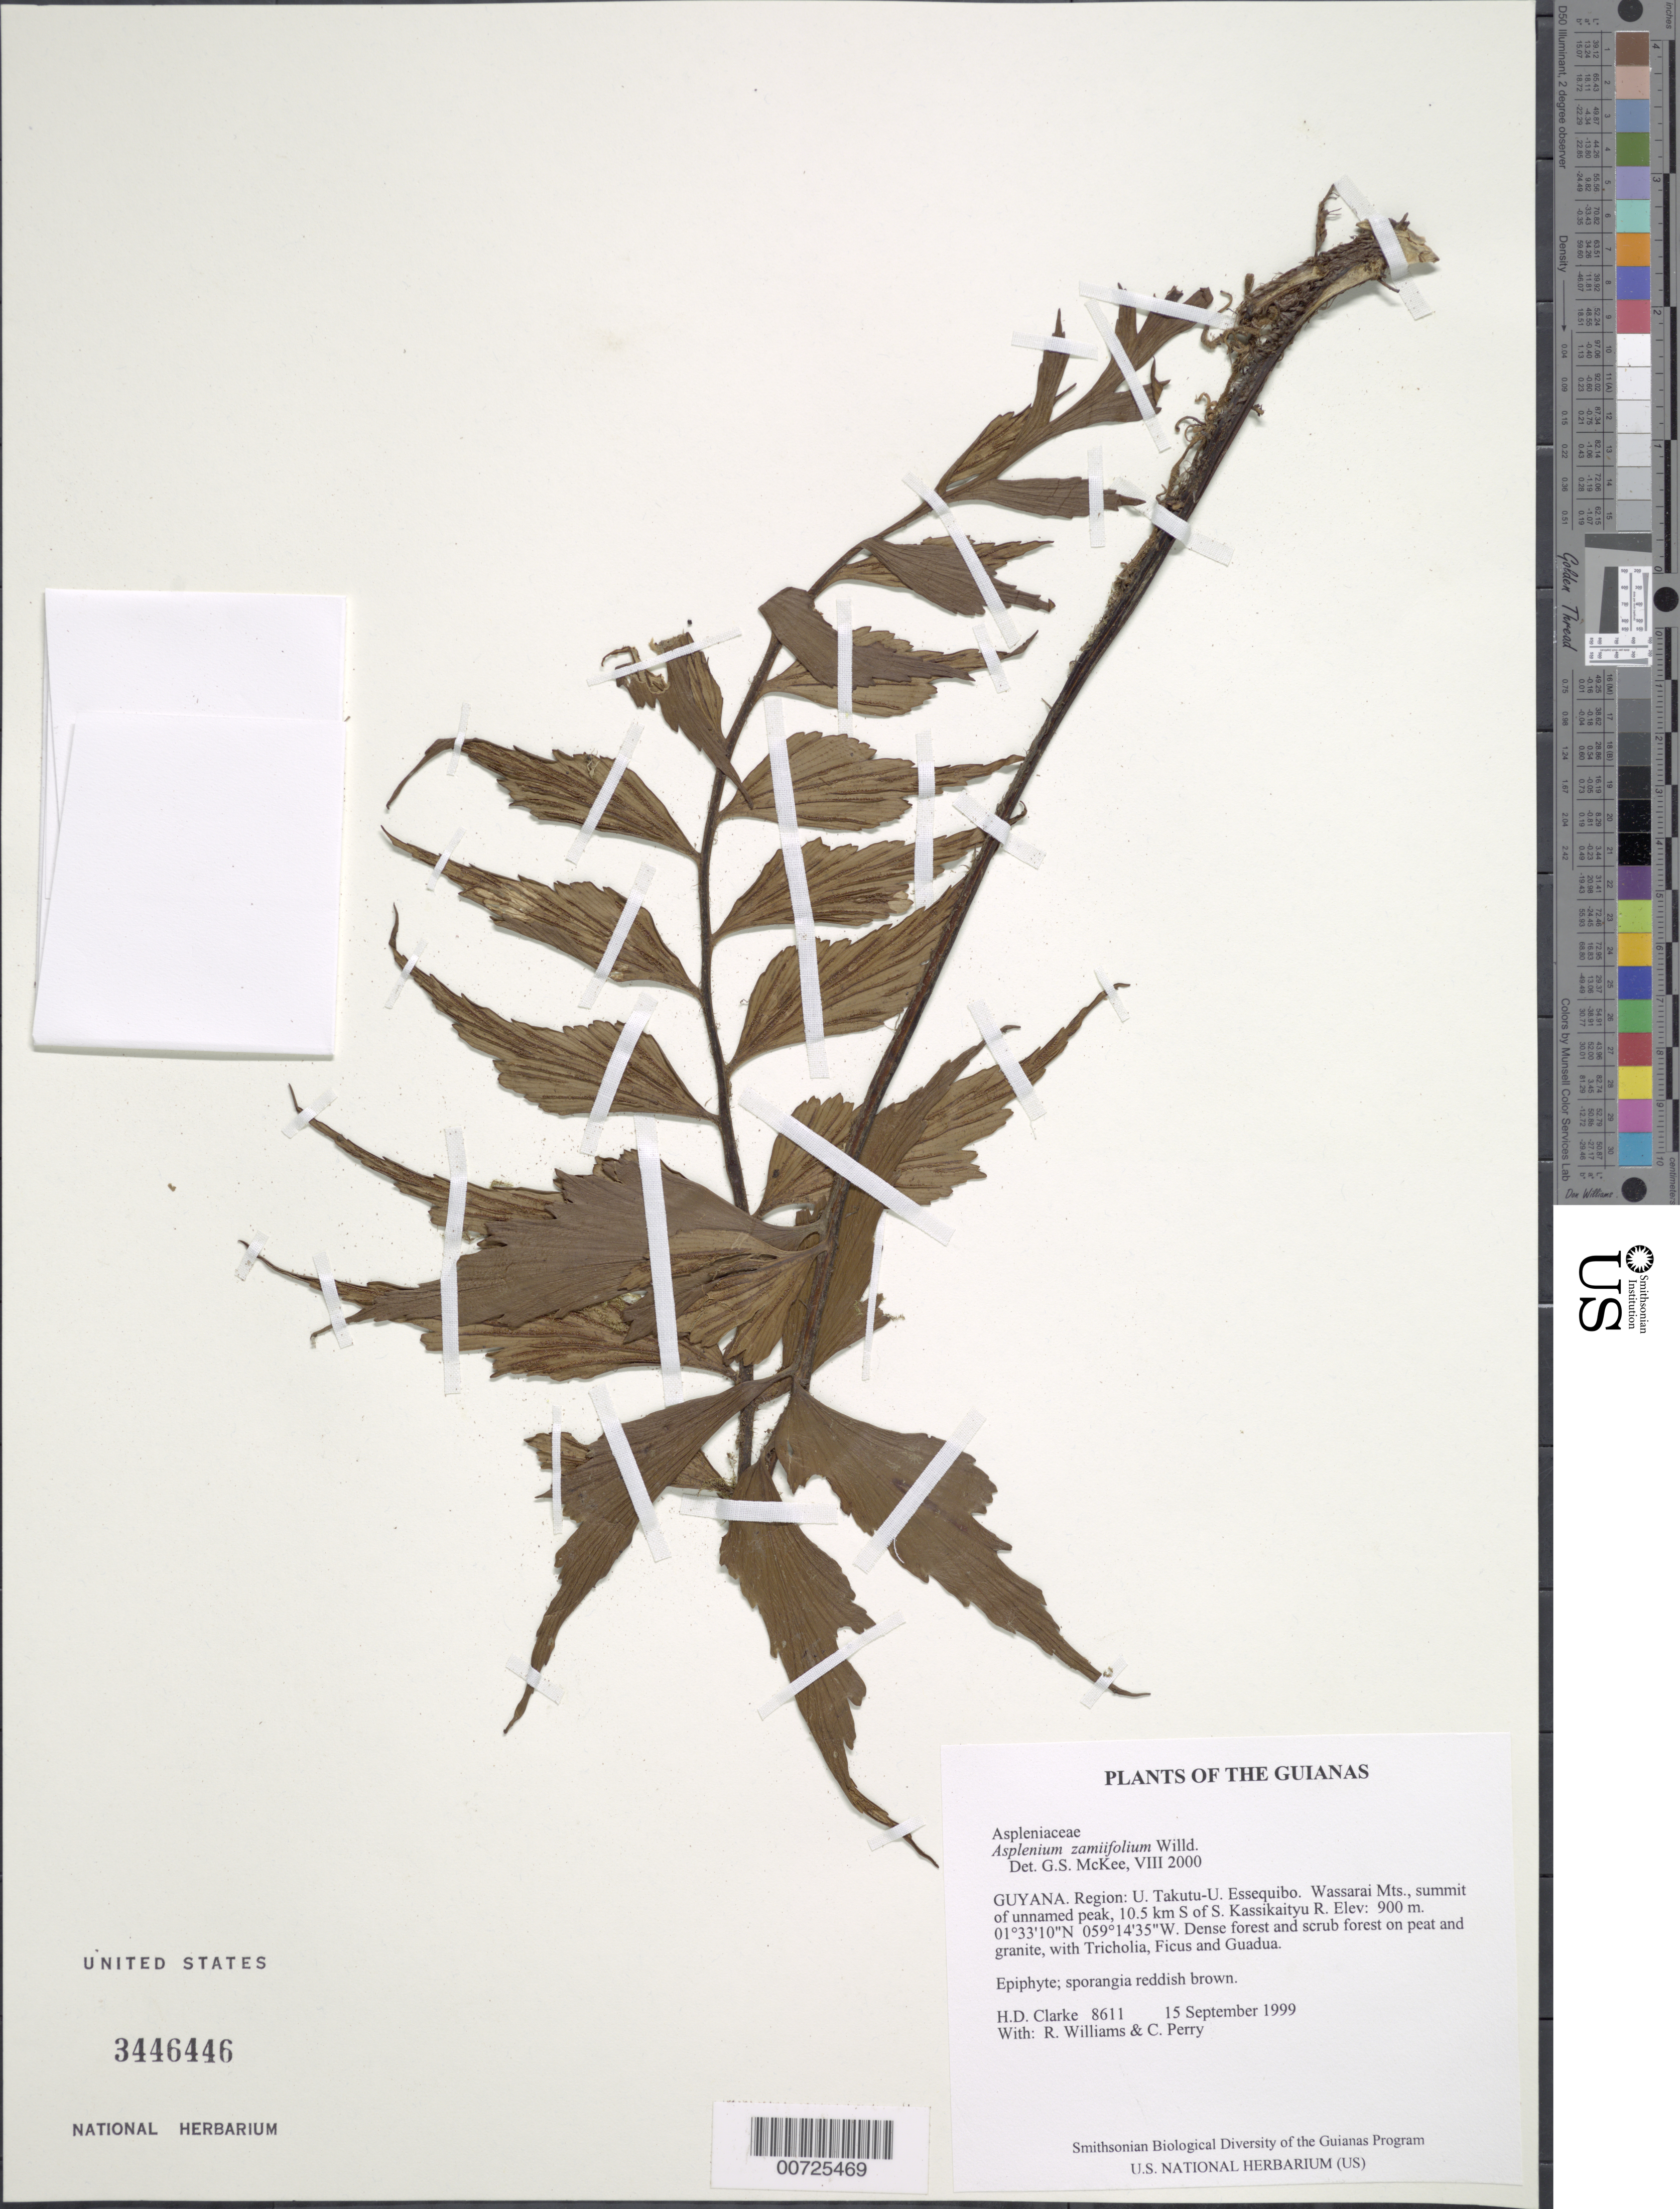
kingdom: Plantae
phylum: Tracheophyta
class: Polypodiopsida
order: Polypodiales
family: Aspleniaceae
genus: Asplenium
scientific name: Asplenium zamiifolium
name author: Willd.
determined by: McKee, G. S., (US), NMNH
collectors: H. D. Clarke, R. Williams & C. Perry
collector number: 8611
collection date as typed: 15 September 1999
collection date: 1999-09-15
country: Guyana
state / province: U. Takutu-U. Essequibo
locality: Wassarai Mts., summit of unnamed peak, 10.5 km S of S. Kassikaityu R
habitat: Dense forest and scrub forest on peat and granite, with Tricholia, Ficus and Guadua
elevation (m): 900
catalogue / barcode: US 3446446